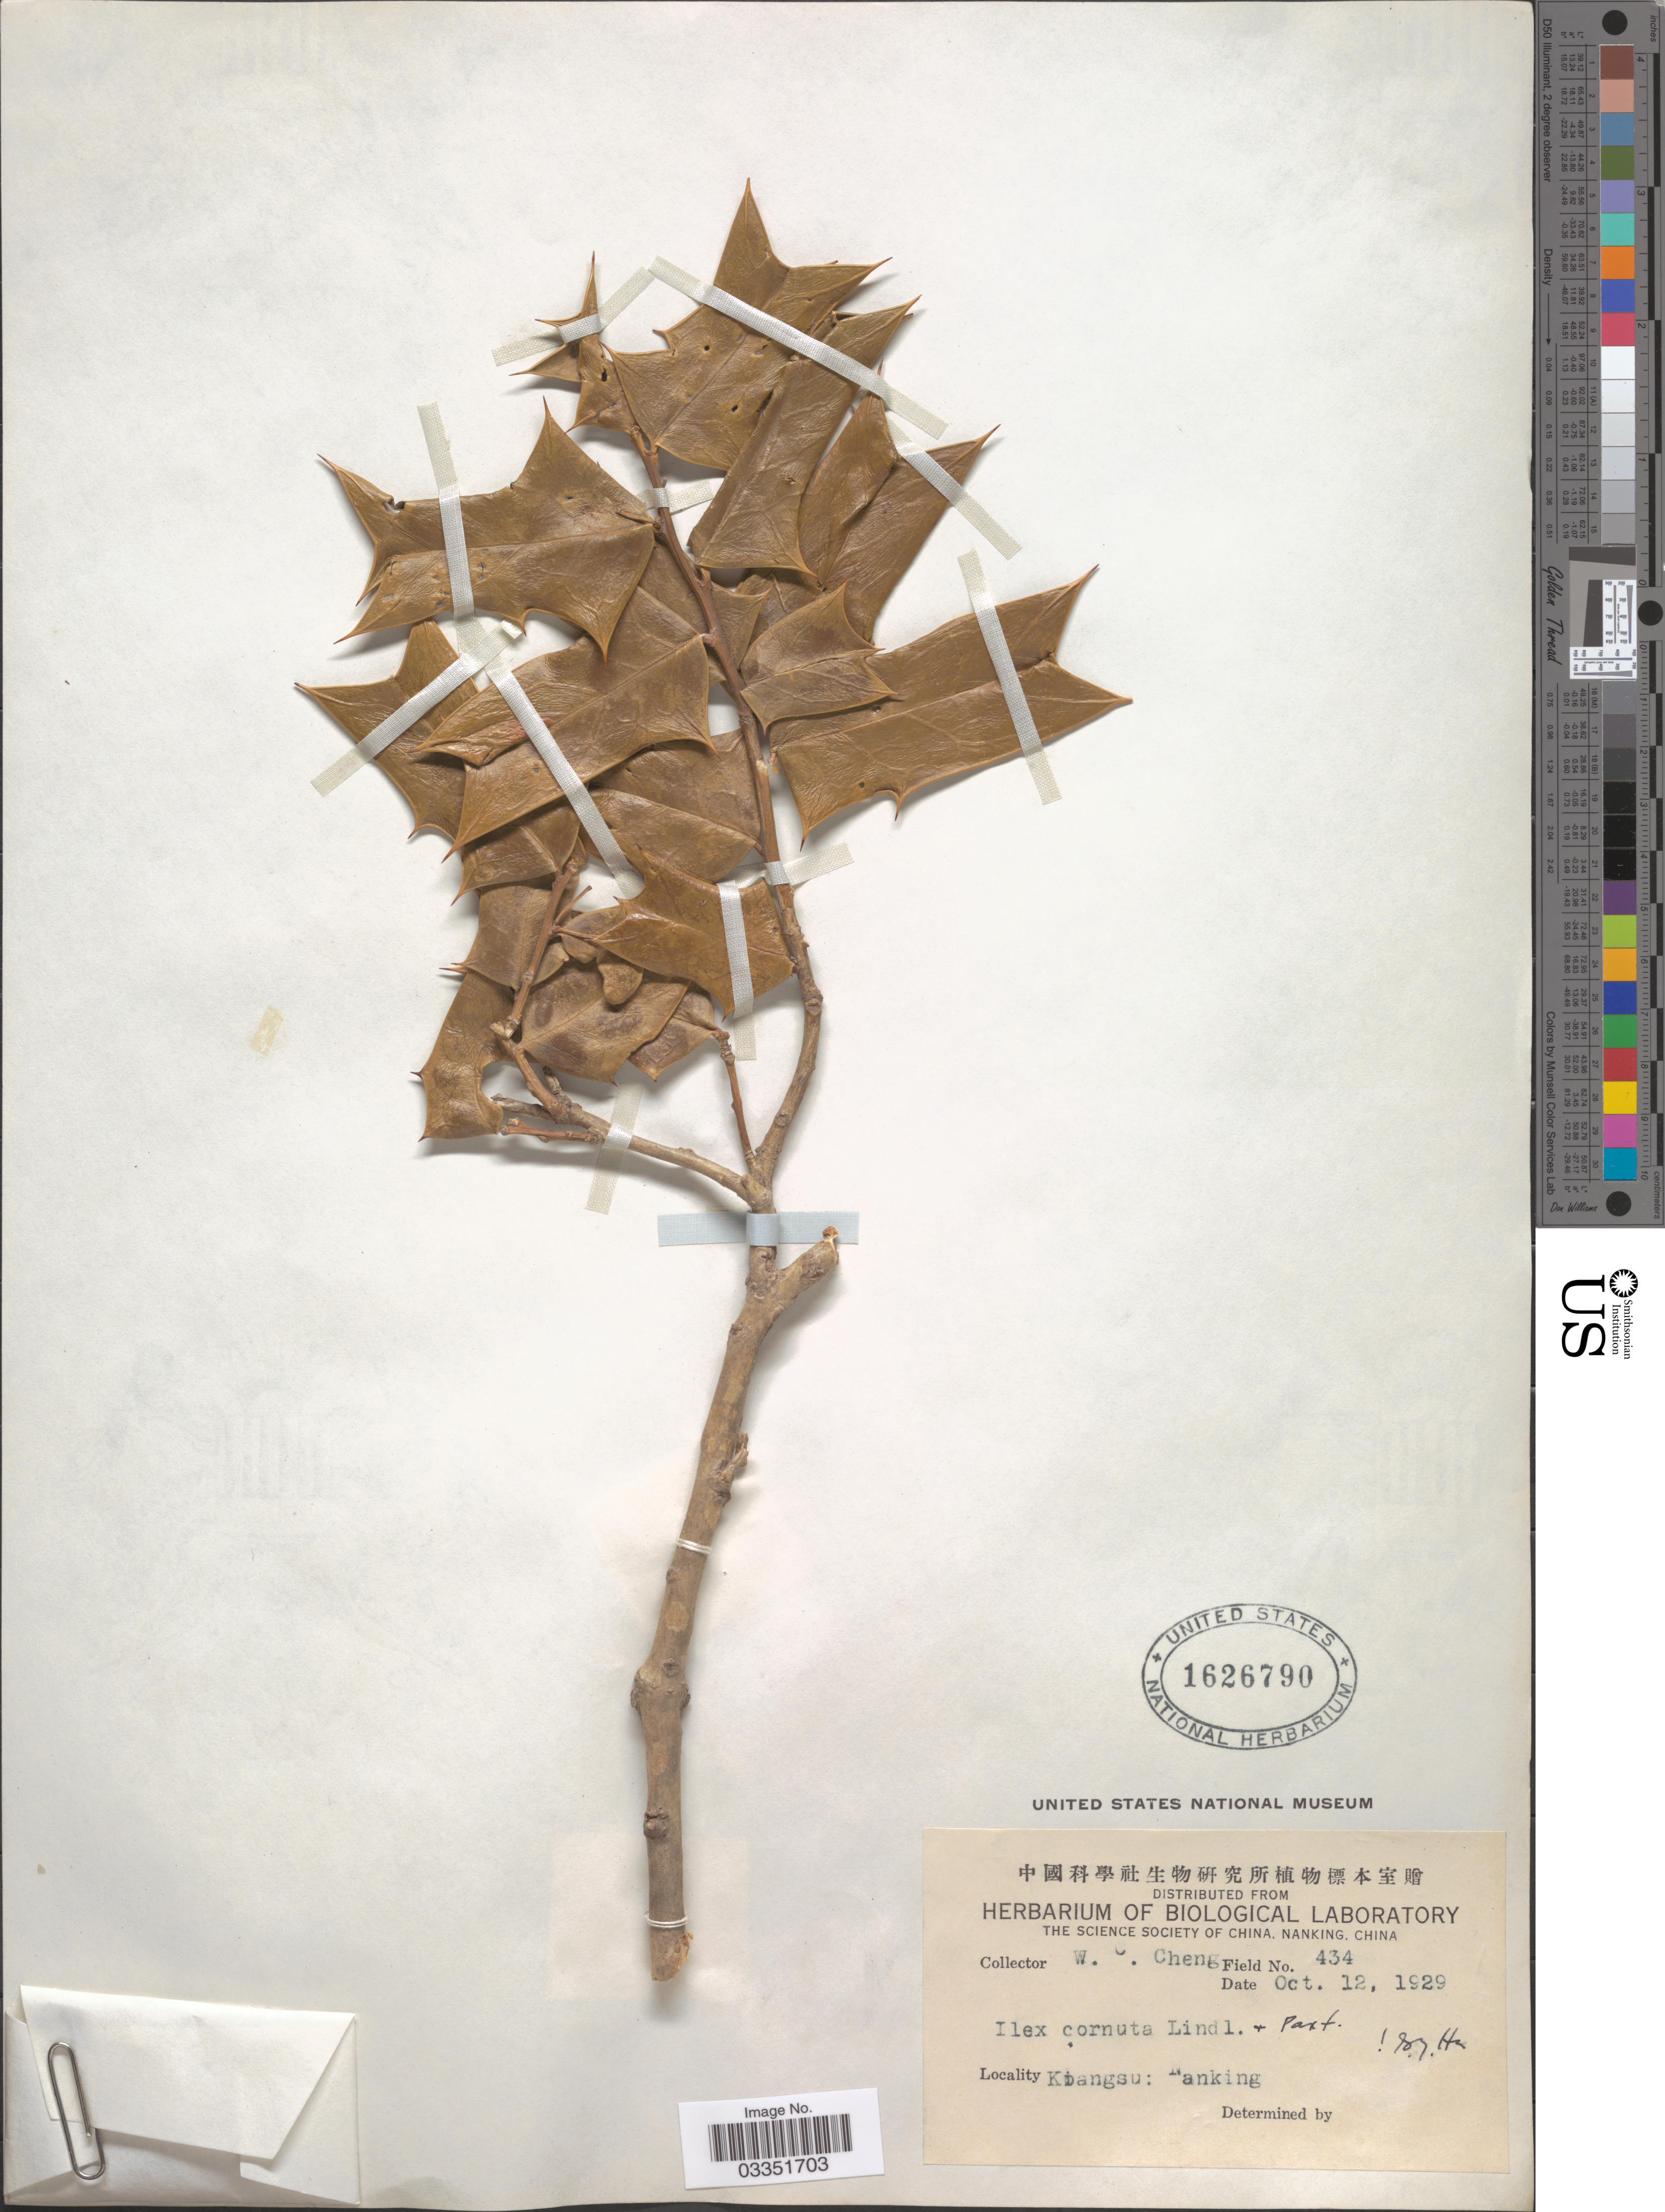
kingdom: Plantae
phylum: Tracheophyta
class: Magnoliopsida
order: Aquifoliales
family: Aquifoliaceae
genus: Ilex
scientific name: Ilex cornuta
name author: Lindl. & Paxton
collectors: W. C. Cheng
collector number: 434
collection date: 1929-10-12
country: China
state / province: Jiangsu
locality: Kiangsu: Nanking.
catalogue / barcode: US 1626790